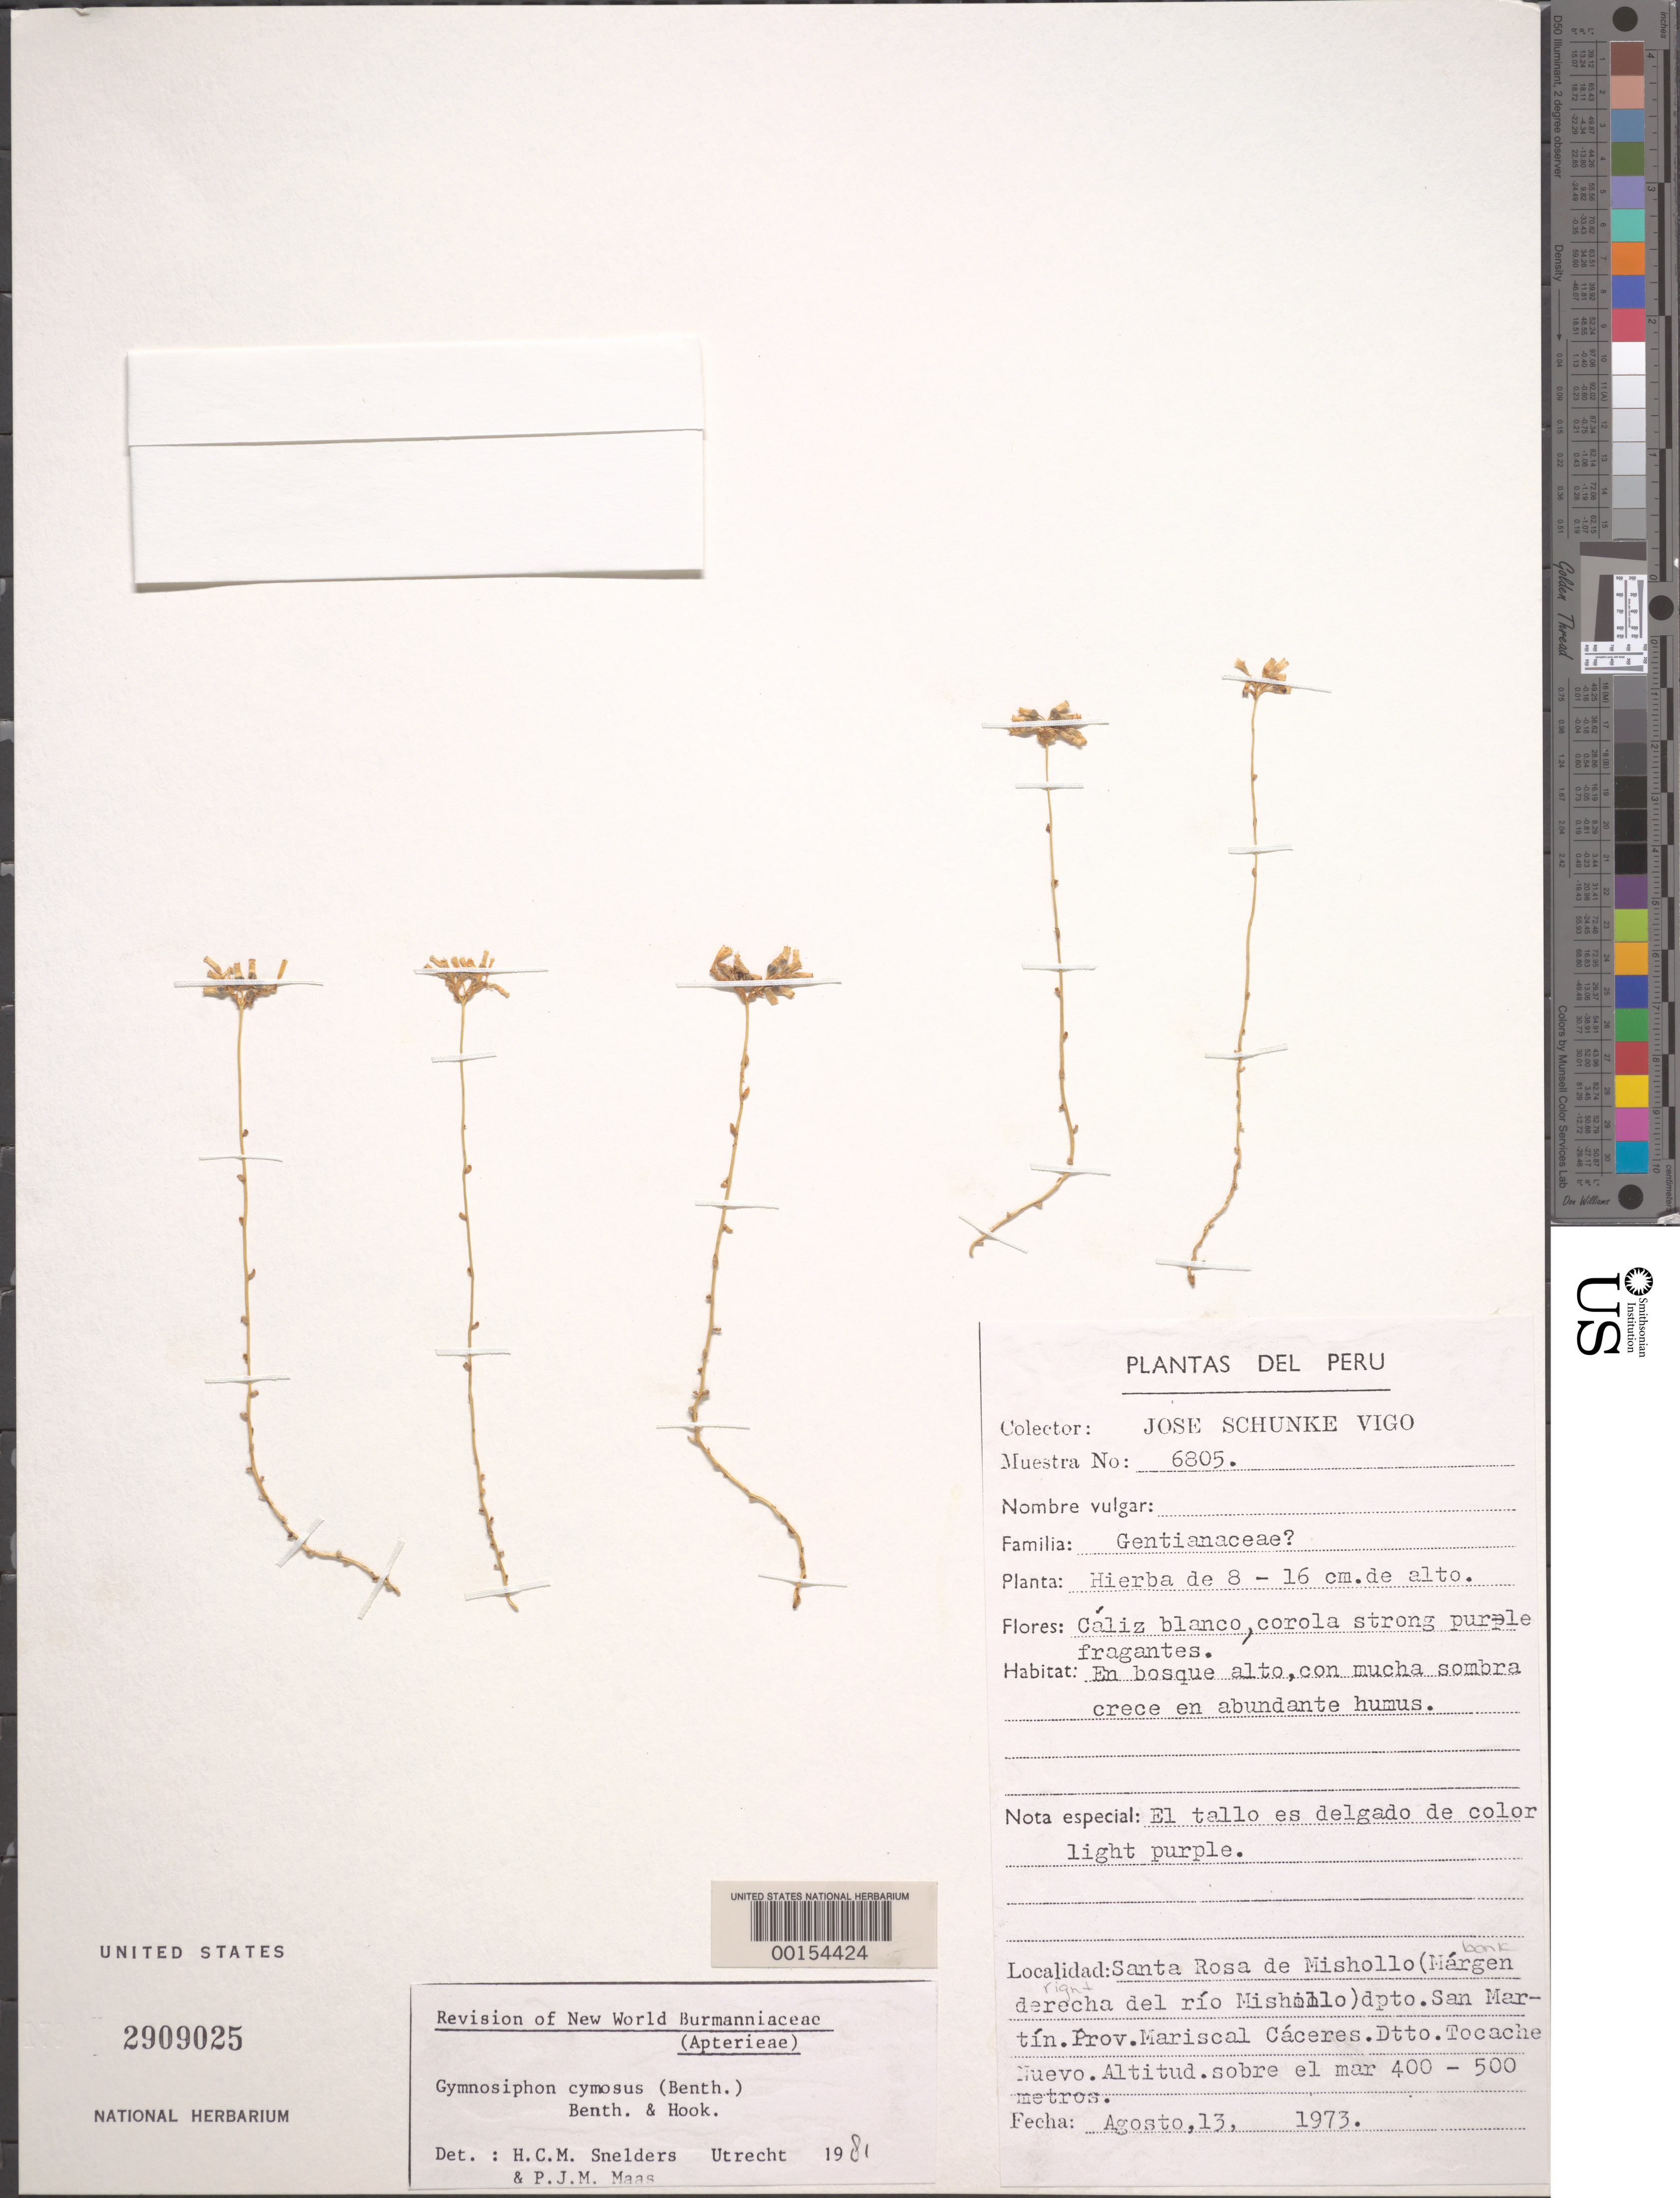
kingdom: Plantae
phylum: Tracheophyta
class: Liliopsida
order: Dioscoreales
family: Burmanniaceae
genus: Gymnosiphon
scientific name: Gymnosiphon cymosus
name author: (Benth.) Benth. & Hook. f.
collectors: J. Schunke Vigo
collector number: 6805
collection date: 1973-08-13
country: Peru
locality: Santa Rosa de Mishollo (Márgen derecha del río Mishillo) dpto. San Martín. Prov. Mariscal Cáceres.Dtto.Tocache Nuevo.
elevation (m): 400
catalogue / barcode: US 2909025